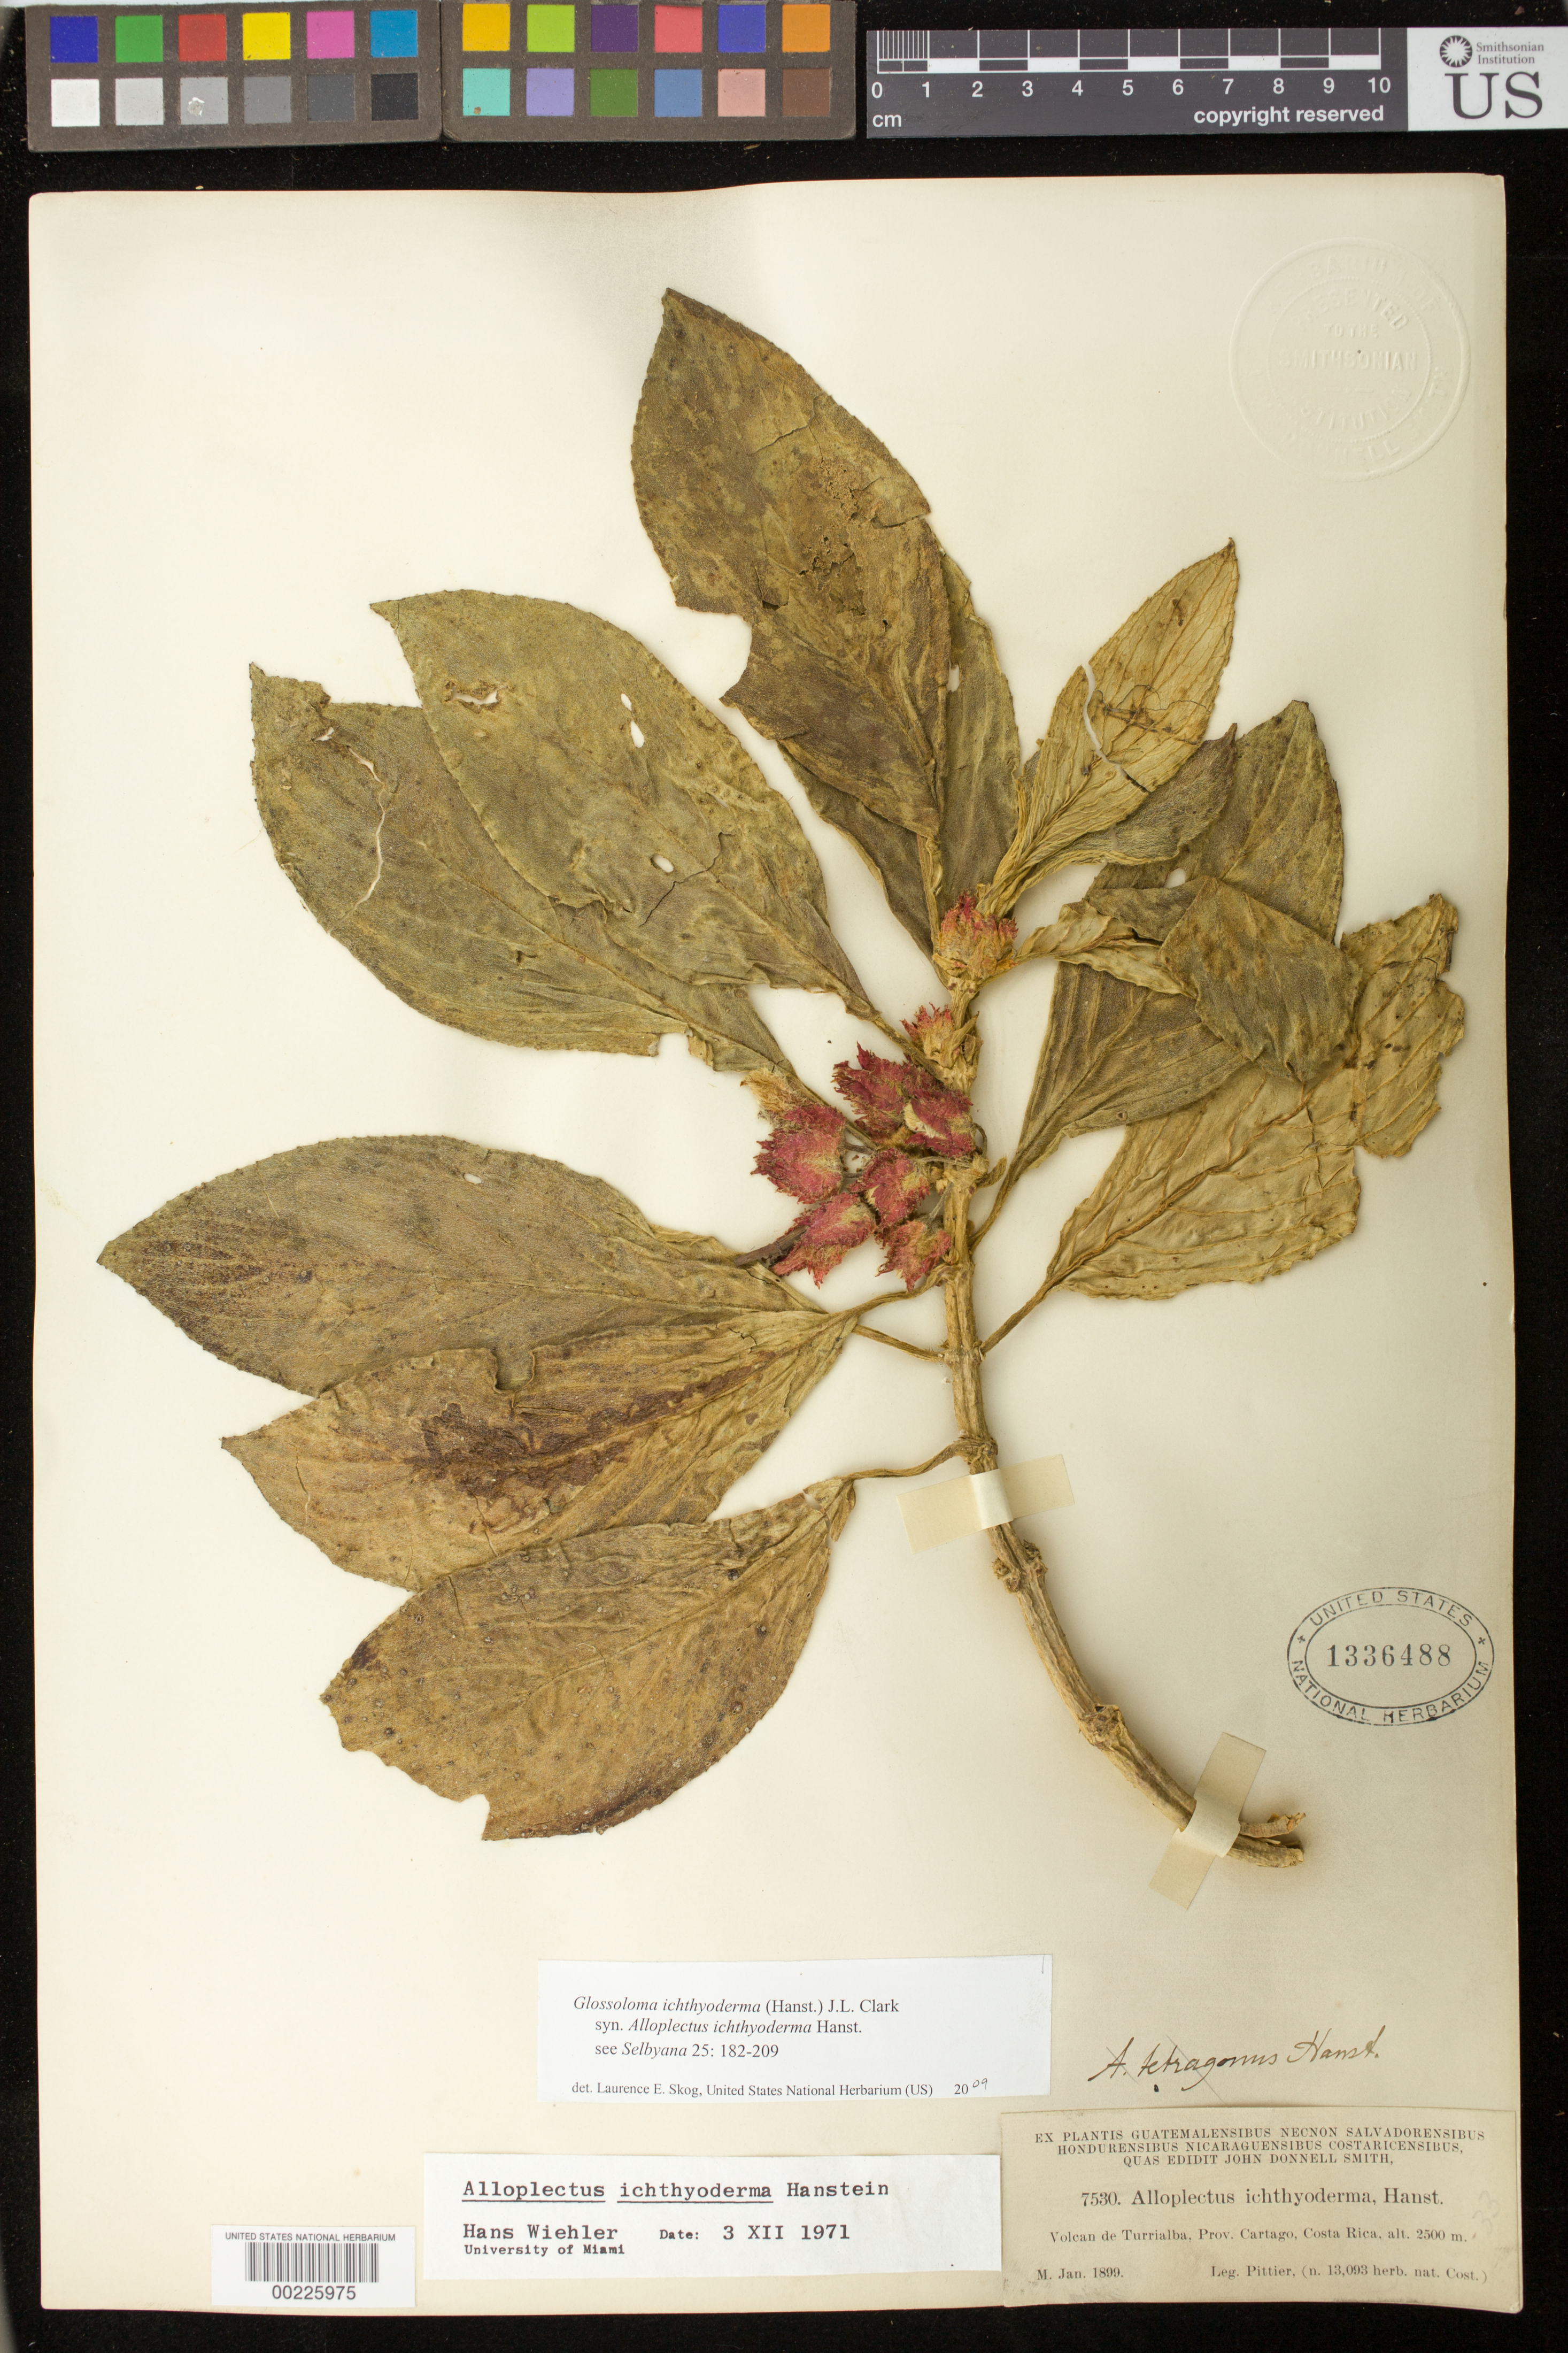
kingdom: Plantae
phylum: Tracheophyta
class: Magnoliopsida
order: Lamiales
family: Gesneriaceae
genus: Glossoloma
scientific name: Glossoloma ichthyoderma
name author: (Hanst.) J.L. Clark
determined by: Skog, Laurence E.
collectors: H. F. Pittier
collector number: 7530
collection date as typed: Jan 1899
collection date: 1899-01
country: Costa Rica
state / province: Cartago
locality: Volcan de Turrialba, Prov. Cartago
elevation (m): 2500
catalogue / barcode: US 1336488